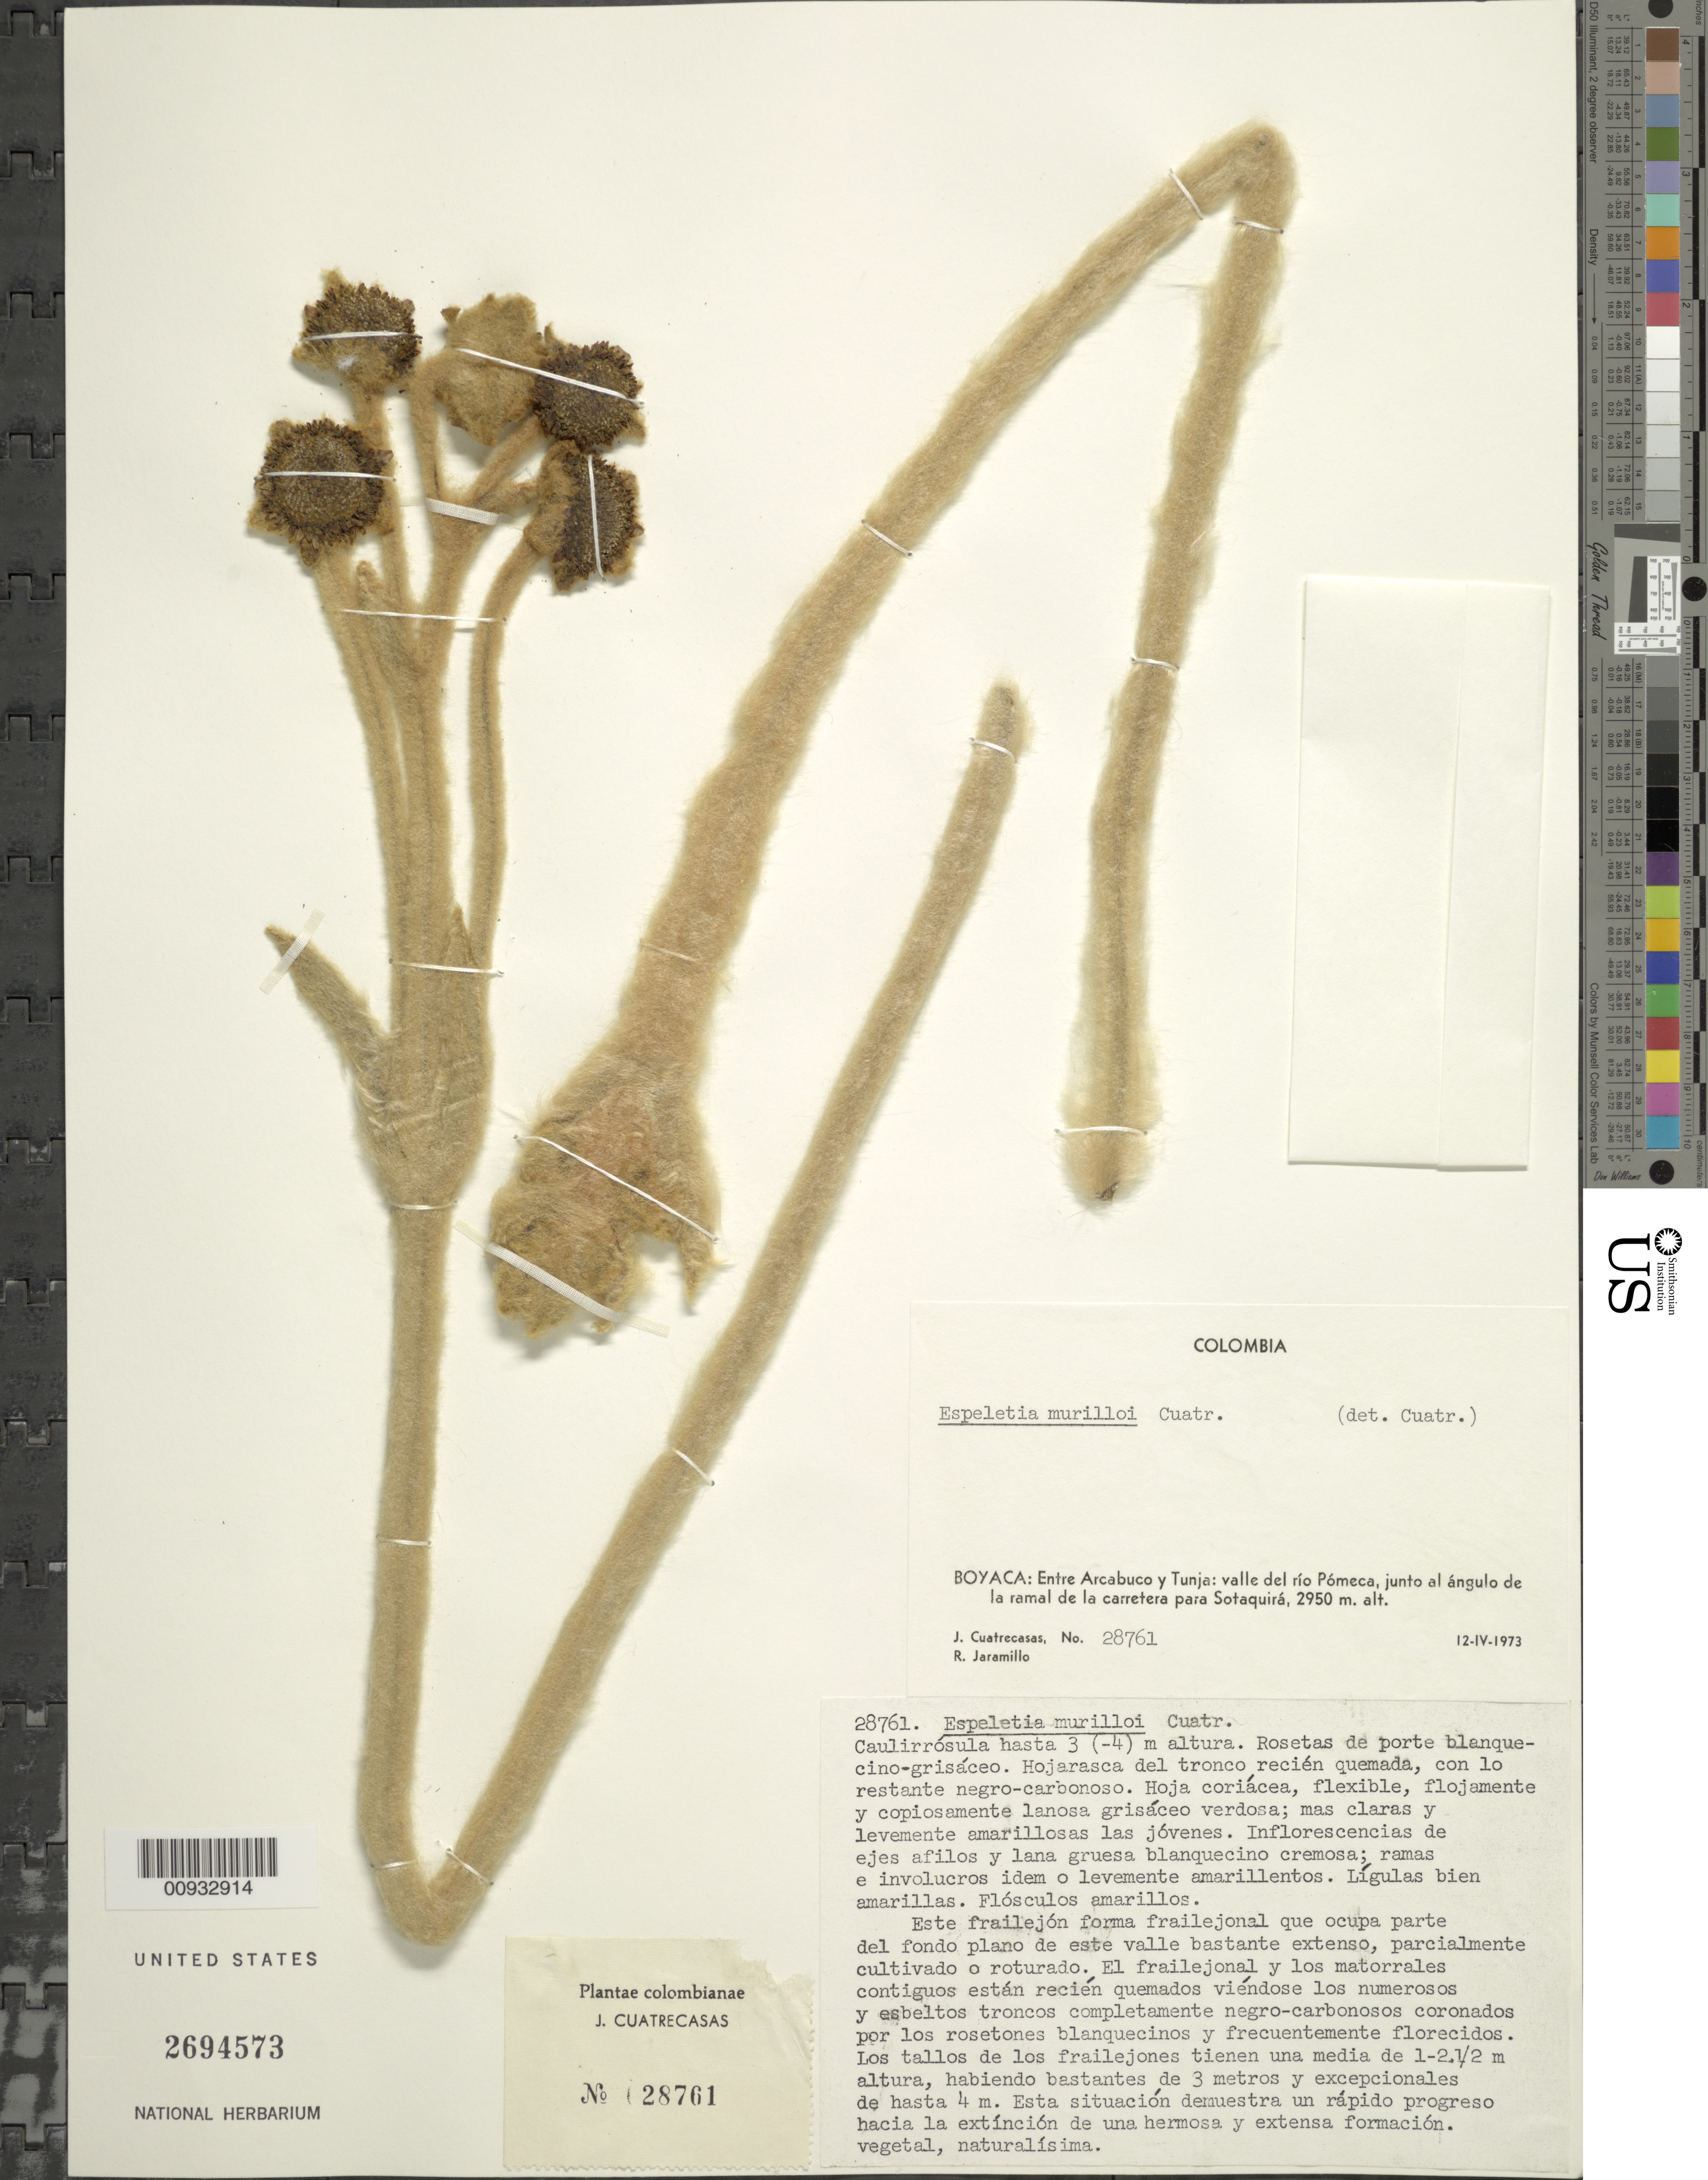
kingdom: Plantae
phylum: Tracheophyta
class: Magnoliopsida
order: Asterales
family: Asteraceae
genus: Espeletia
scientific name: Espeletia murilloi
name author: Cuatrec.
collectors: J. Cuatrecasas & R. Jaramillo M.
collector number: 28761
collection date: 1973-04-12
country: Colombia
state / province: Boyacá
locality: Entre Arcabuco y Tunja, valle del rio Pomeca, junto al angulo de la ramal de la carretera para Sotaquira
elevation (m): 2950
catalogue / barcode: US 2694573